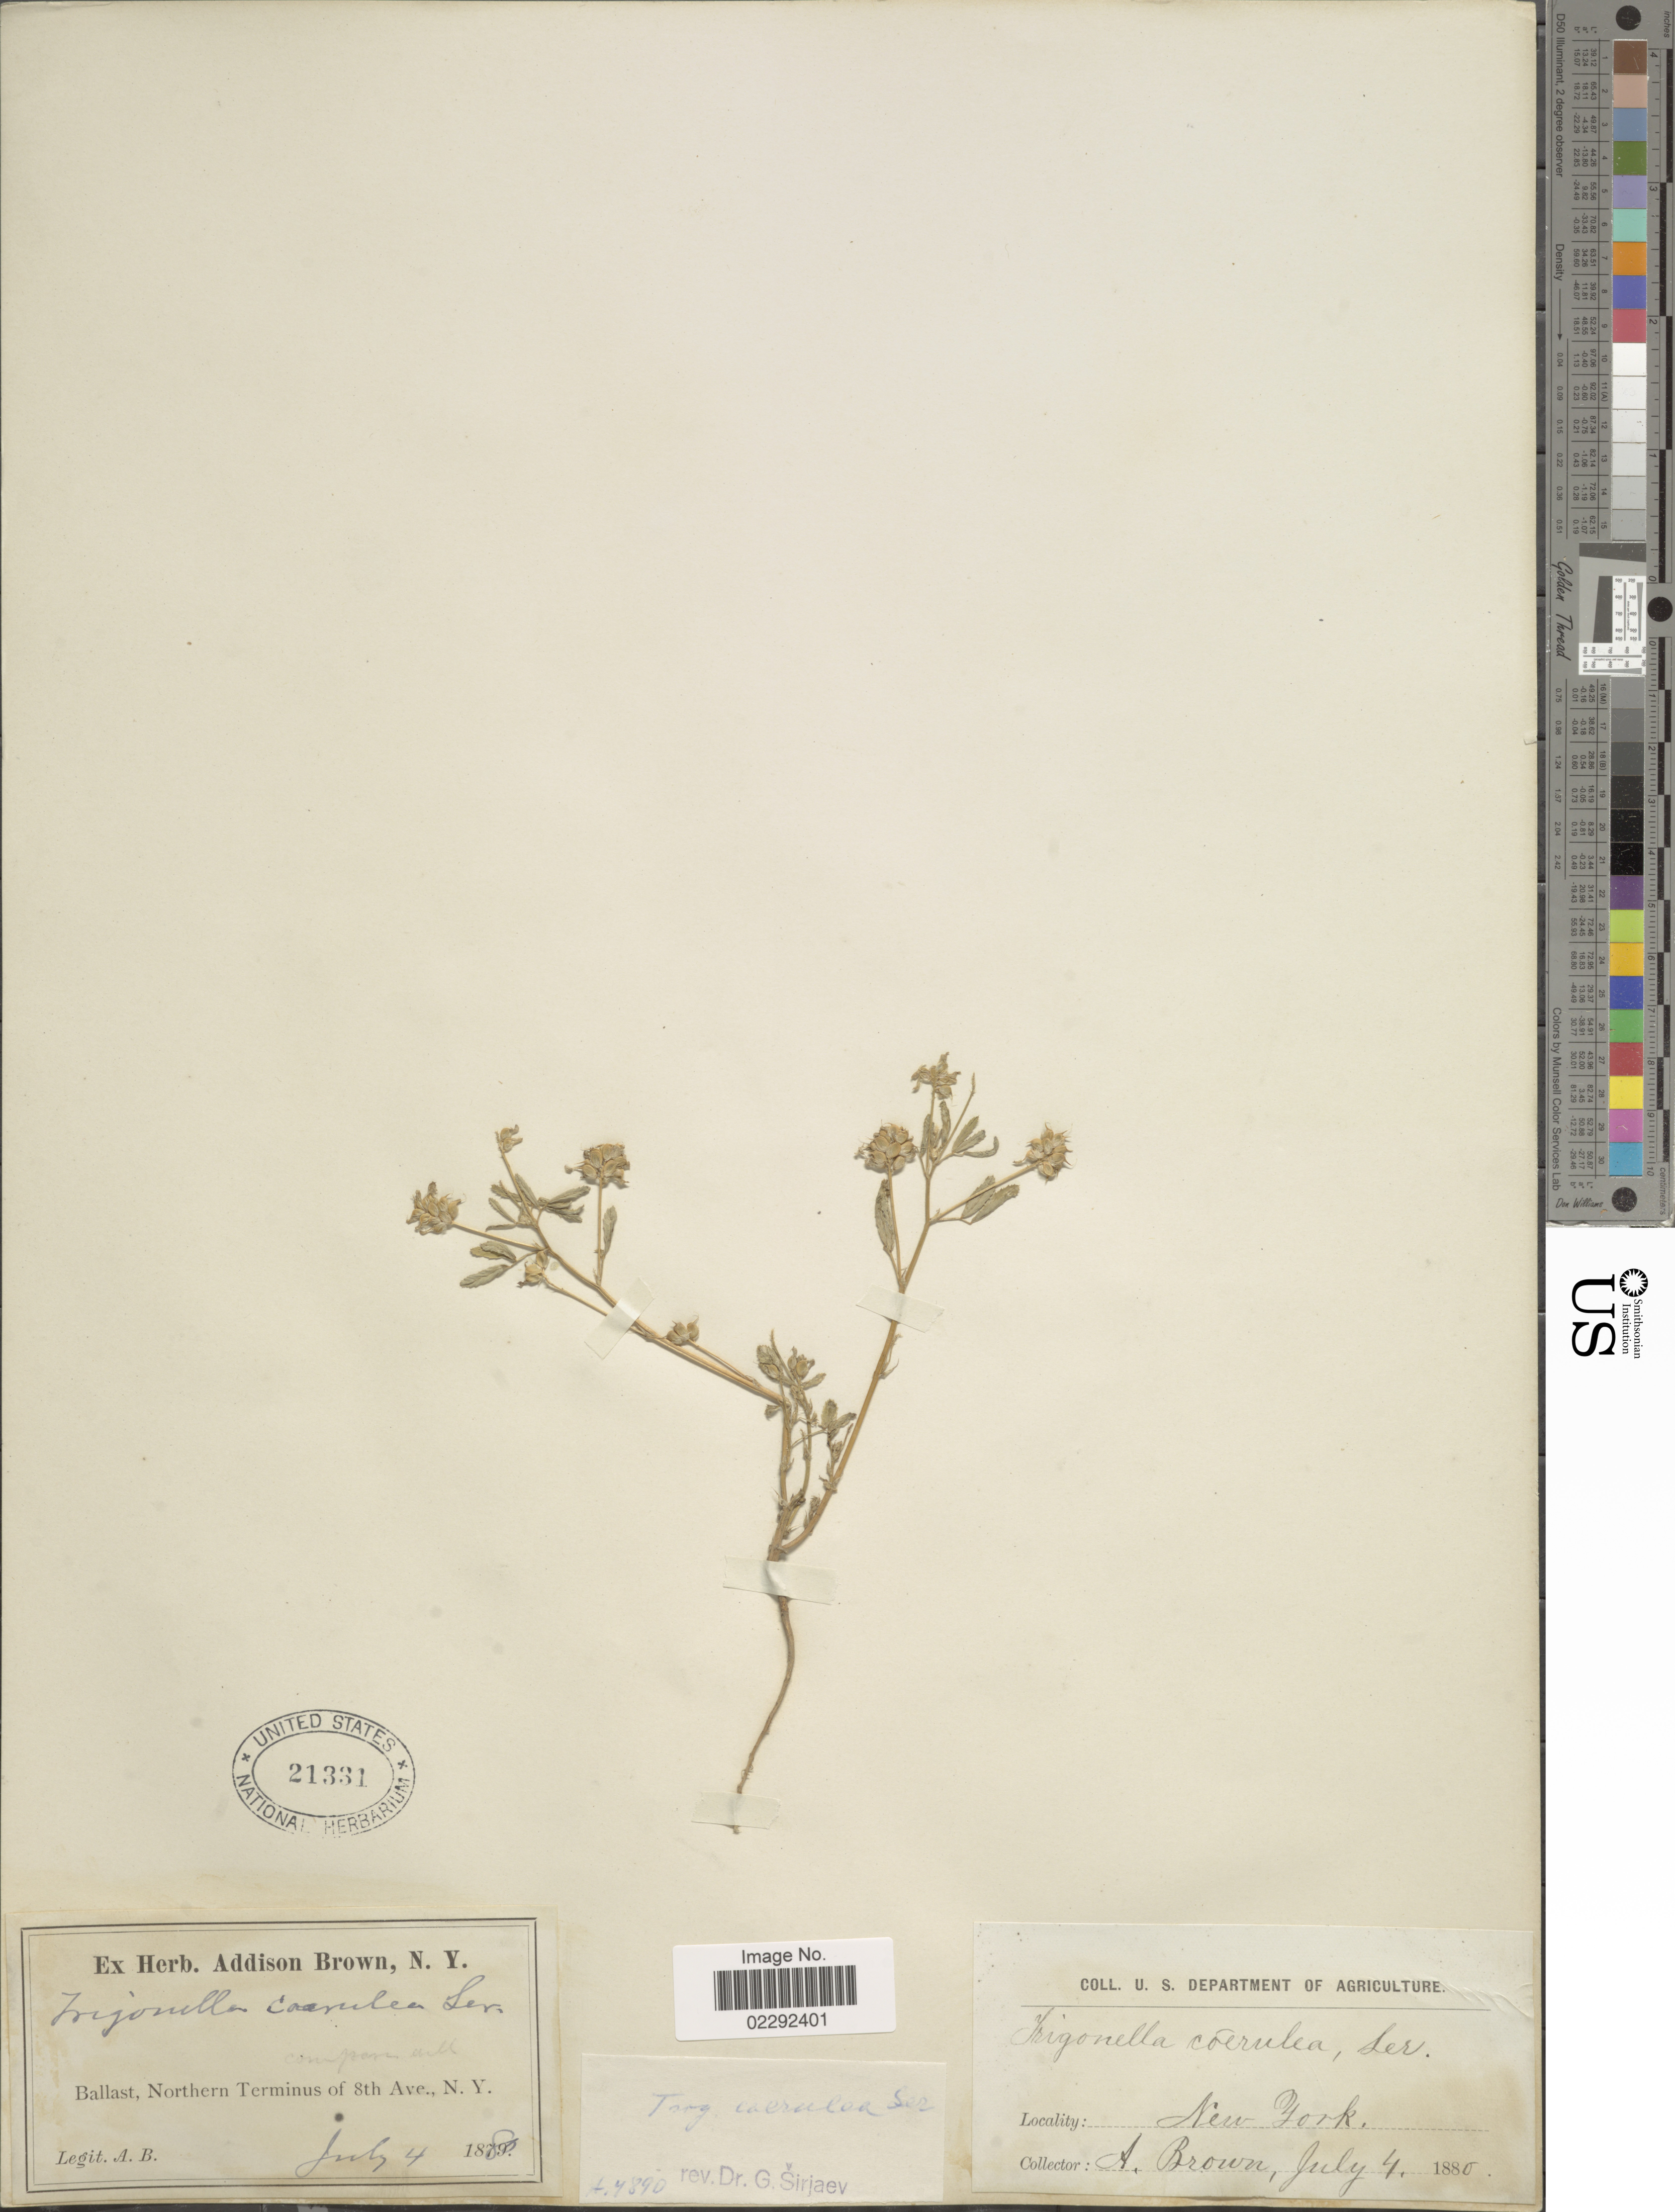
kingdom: Plantae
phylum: Tracheophyta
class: Magnoliopsida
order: Fabales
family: Fabaceae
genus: Trigonella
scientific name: Trigonella coerulea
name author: (Desr.) Ser.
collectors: A. Brown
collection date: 1880-07-04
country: United States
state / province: New York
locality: Ballast, Northern Terminus of 8th Ave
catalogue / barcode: US 21331